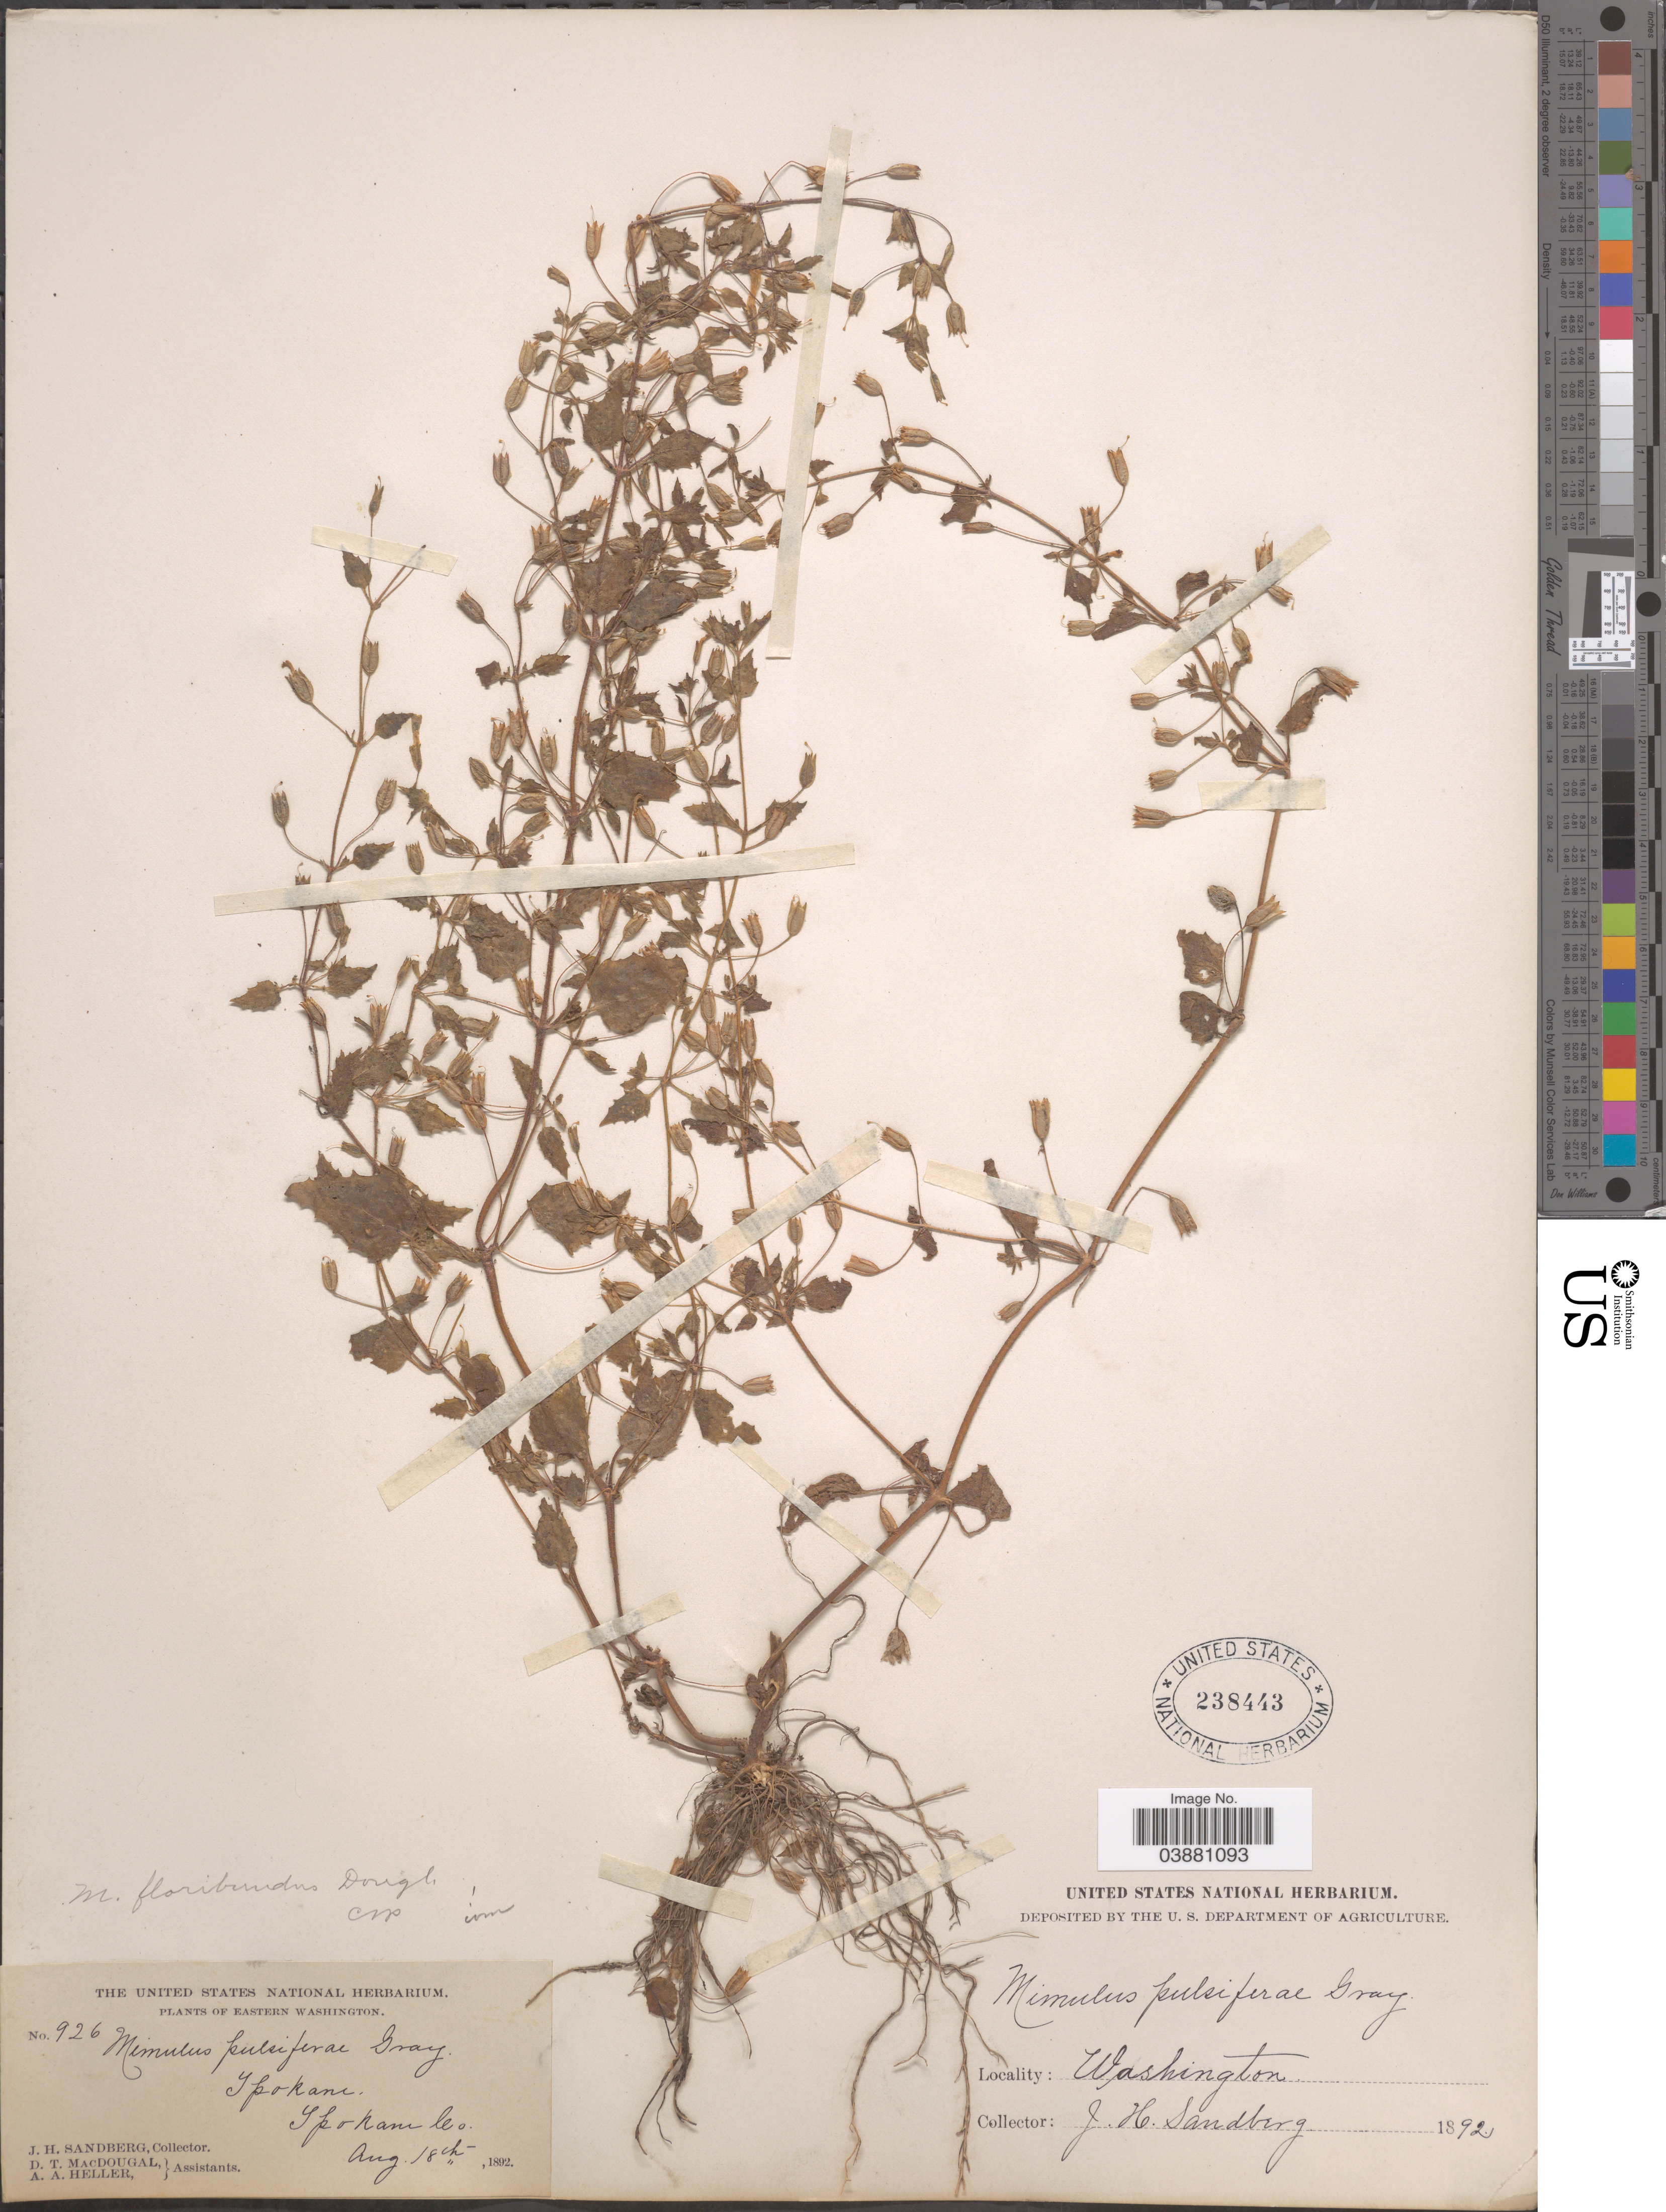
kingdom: Plantae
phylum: Tracheophyta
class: Magnoliopsida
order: Lamiales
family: Phrymaceae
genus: Mimulus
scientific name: Mimulus floribundus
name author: Douglas ex Lindl.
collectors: J. H. Sandberg, D. T. MacDougal & A. A. Heller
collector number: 926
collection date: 1892-08-18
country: United States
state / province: Washington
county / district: Spokane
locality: Eastern Washington. Spokane, Spokane Co.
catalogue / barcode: US 238443